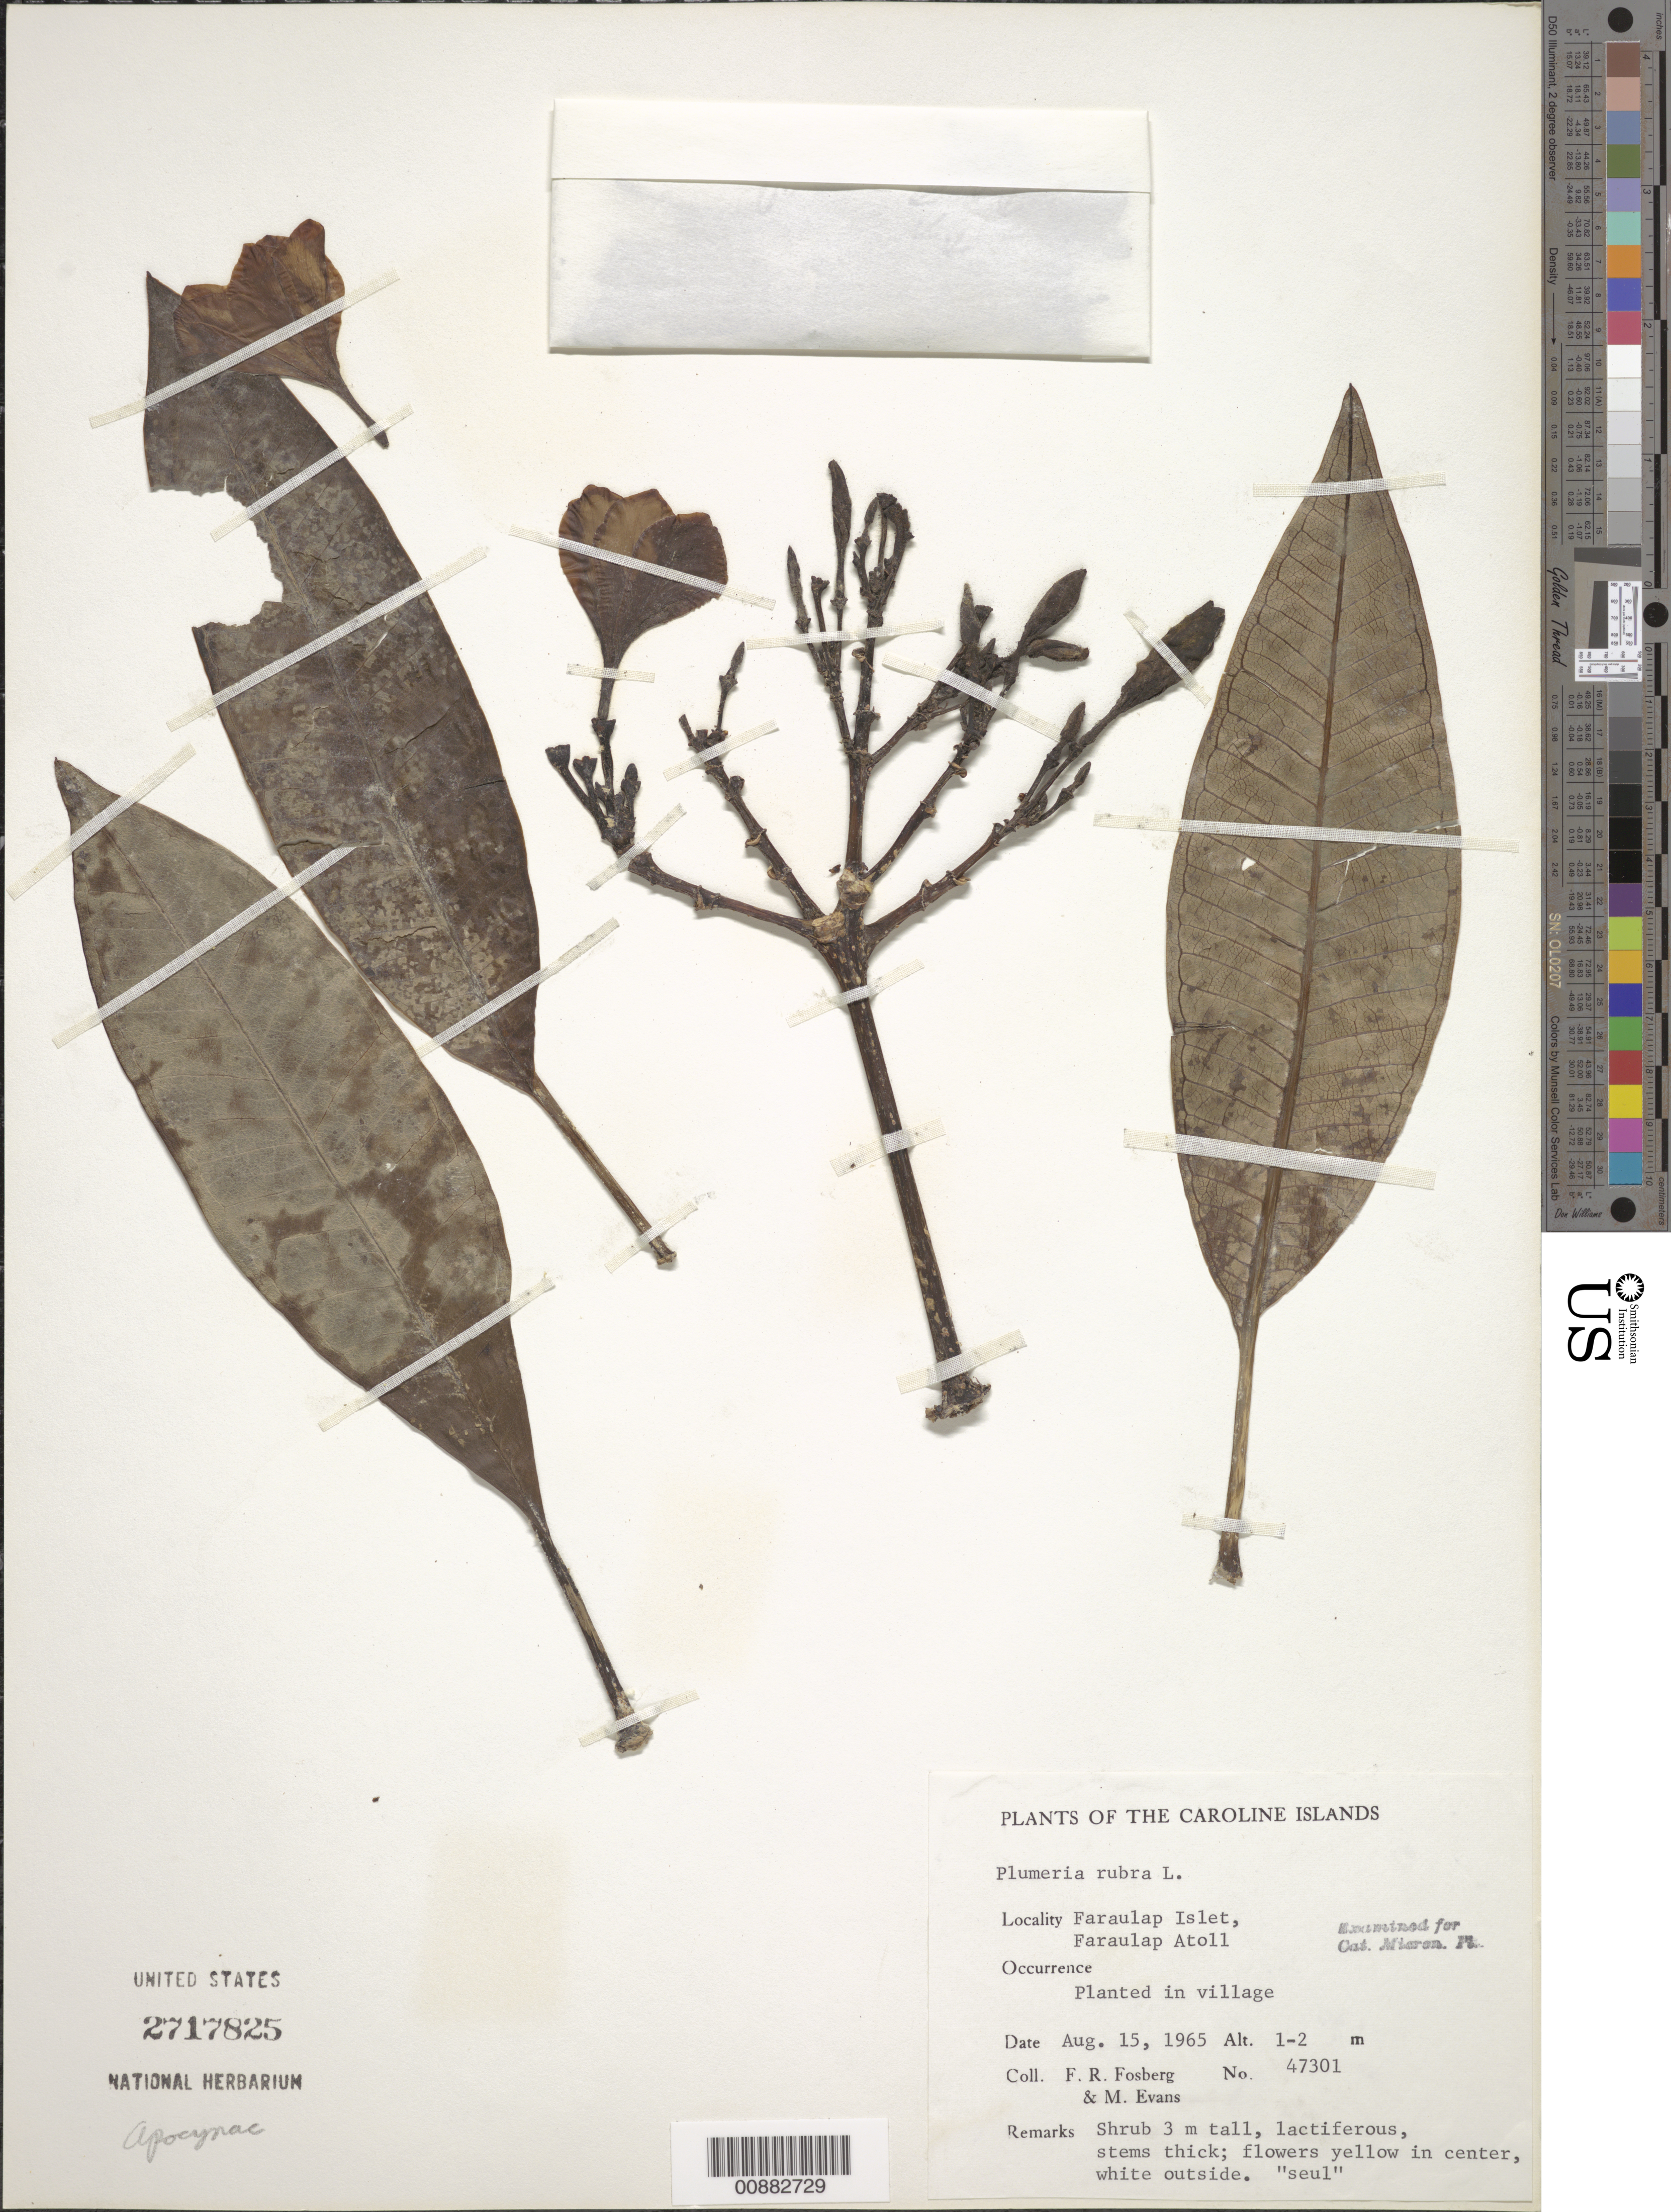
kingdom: Plantae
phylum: Tracheophyta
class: Magnoliopsida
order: Gentianales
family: Apocynaceae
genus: Plumeria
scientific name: Plumeria rubra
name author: L.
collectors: F. R. Fosberg & M. Evans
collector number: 47301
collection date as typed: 15 Aug 1965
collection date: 1965-08-15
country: Micronesia, Federated States of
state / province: Yap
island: Faraulep Atoll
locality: Planted in village.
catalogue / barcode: US 2717825